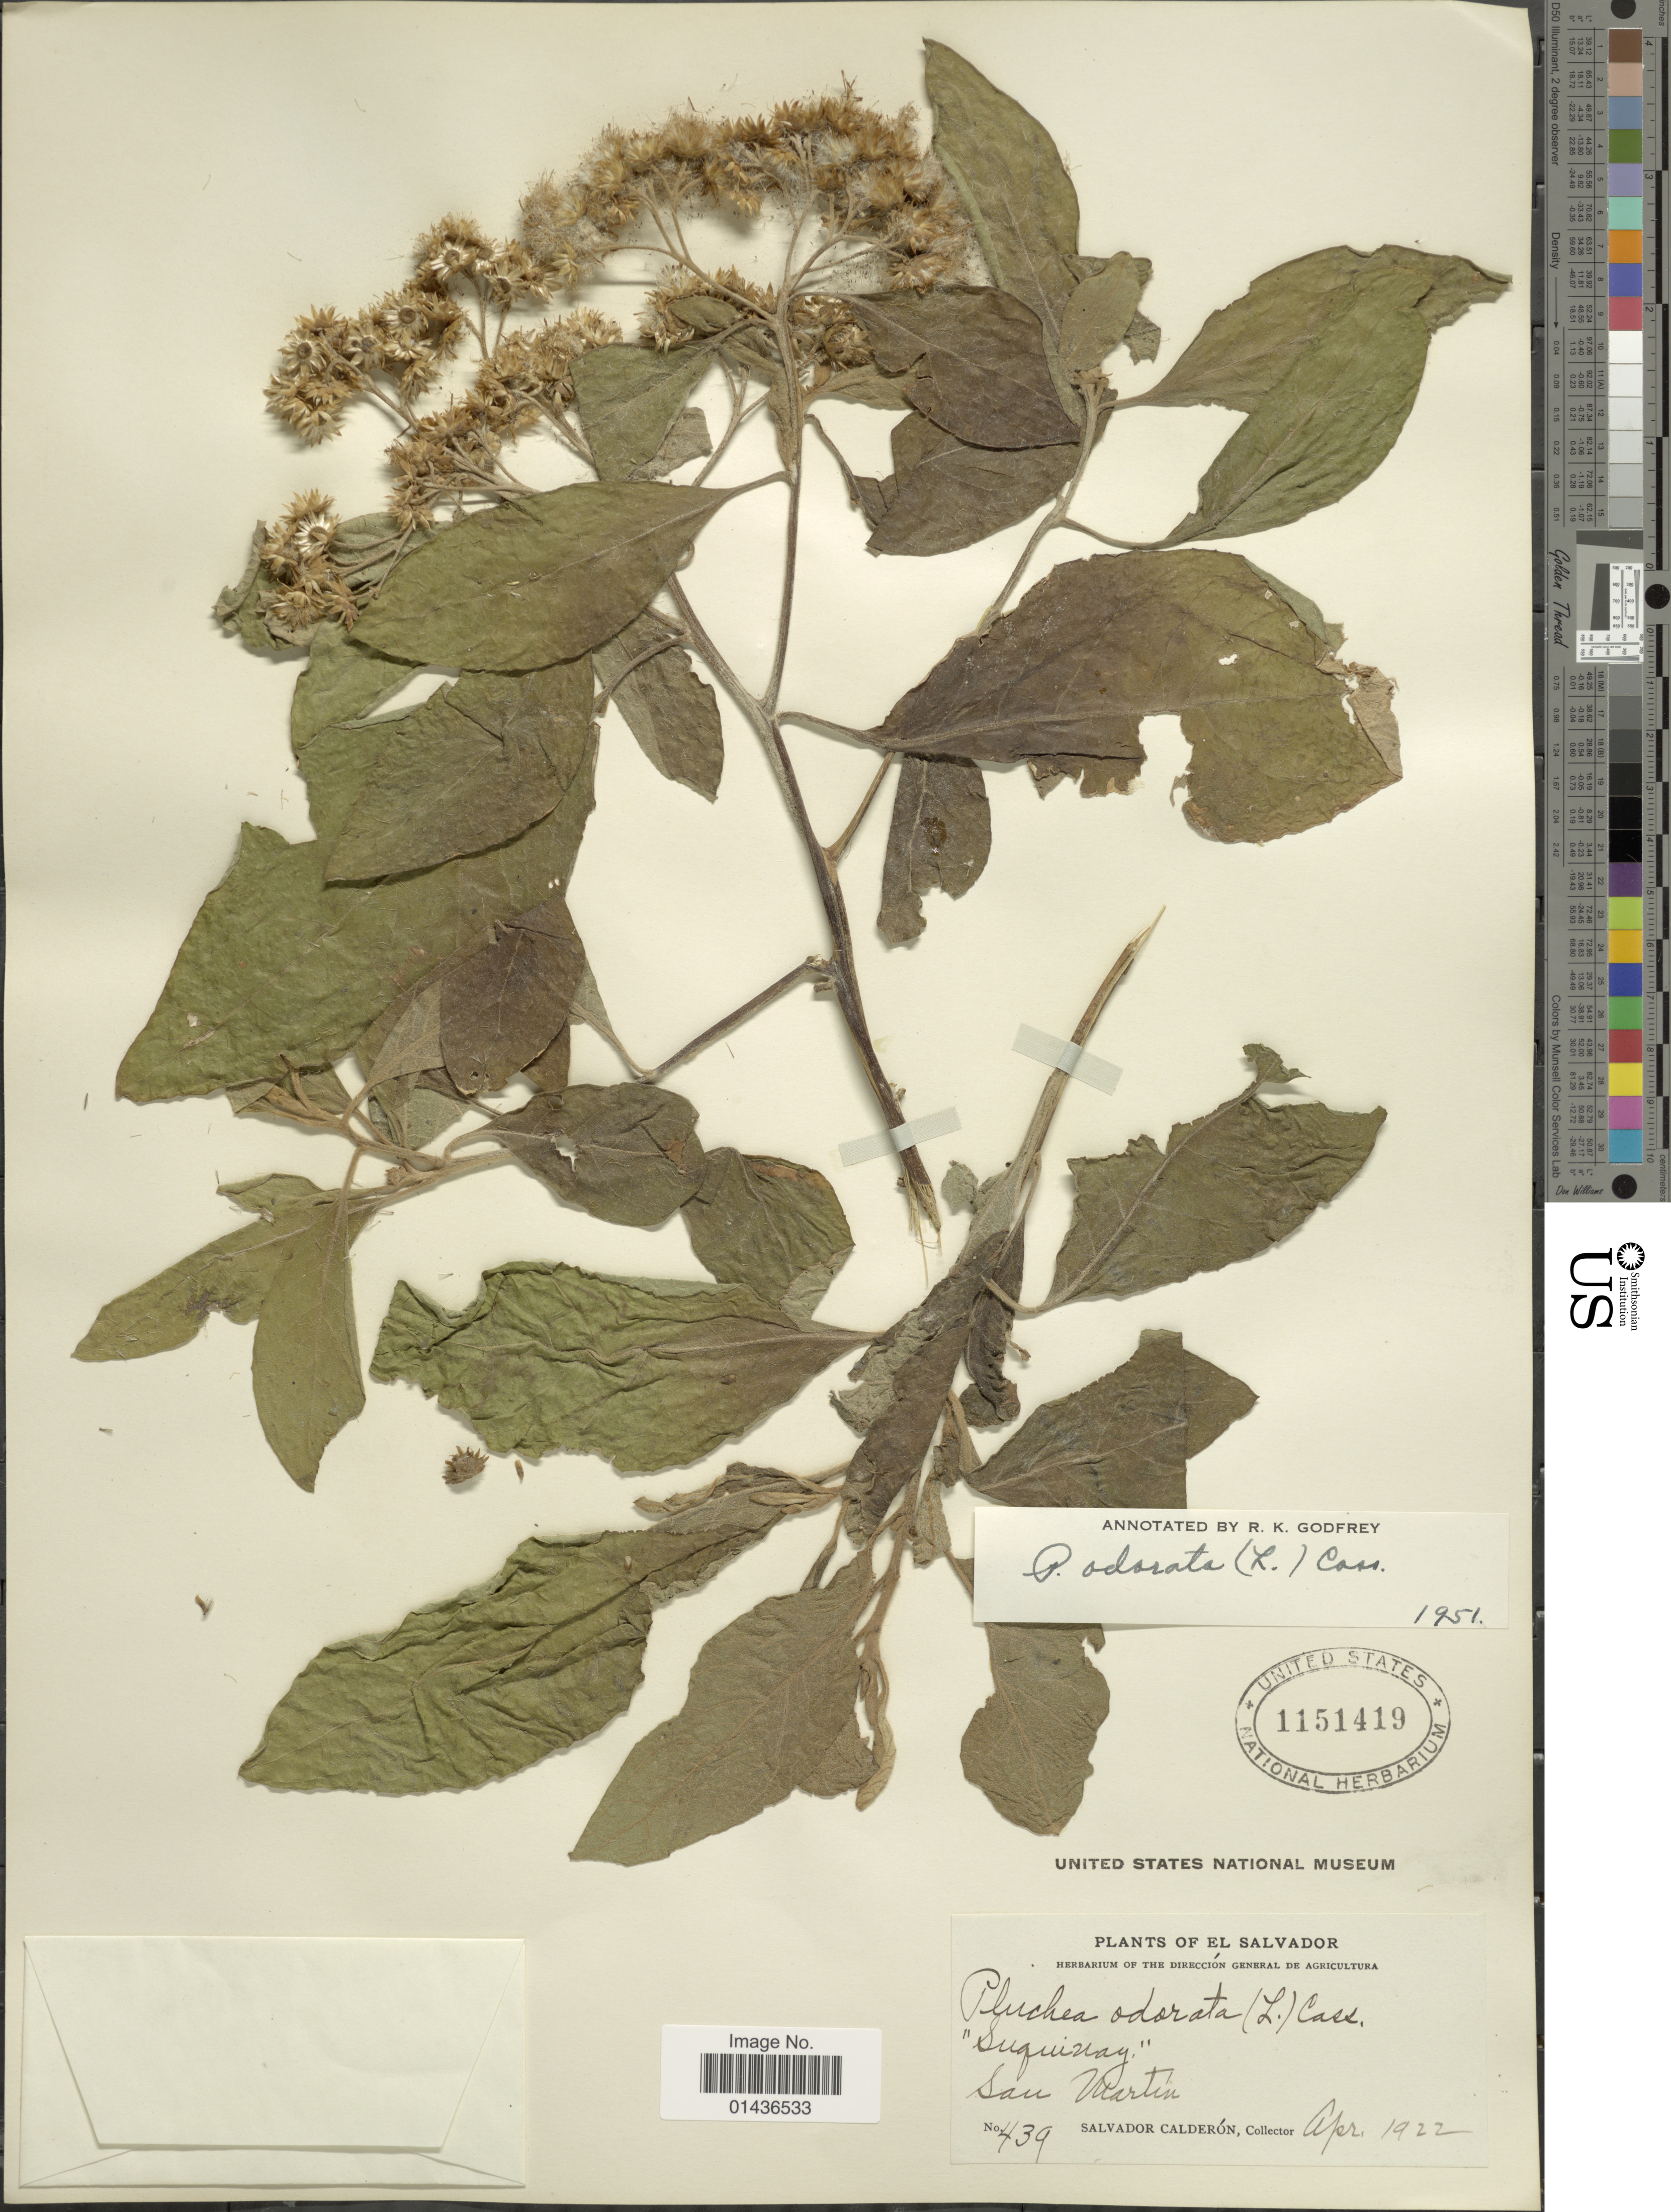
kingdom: Plantae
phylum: Tracheophyta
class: Magnoliopsida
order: Asterales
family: Asteraceae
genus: Pluchea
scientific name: Pluchea carolinensis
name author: (Jacq.) D. Don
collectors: S. Calderón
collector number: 439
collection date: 1922-04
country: El Salvador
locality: San Martin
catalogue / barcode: US 1151419